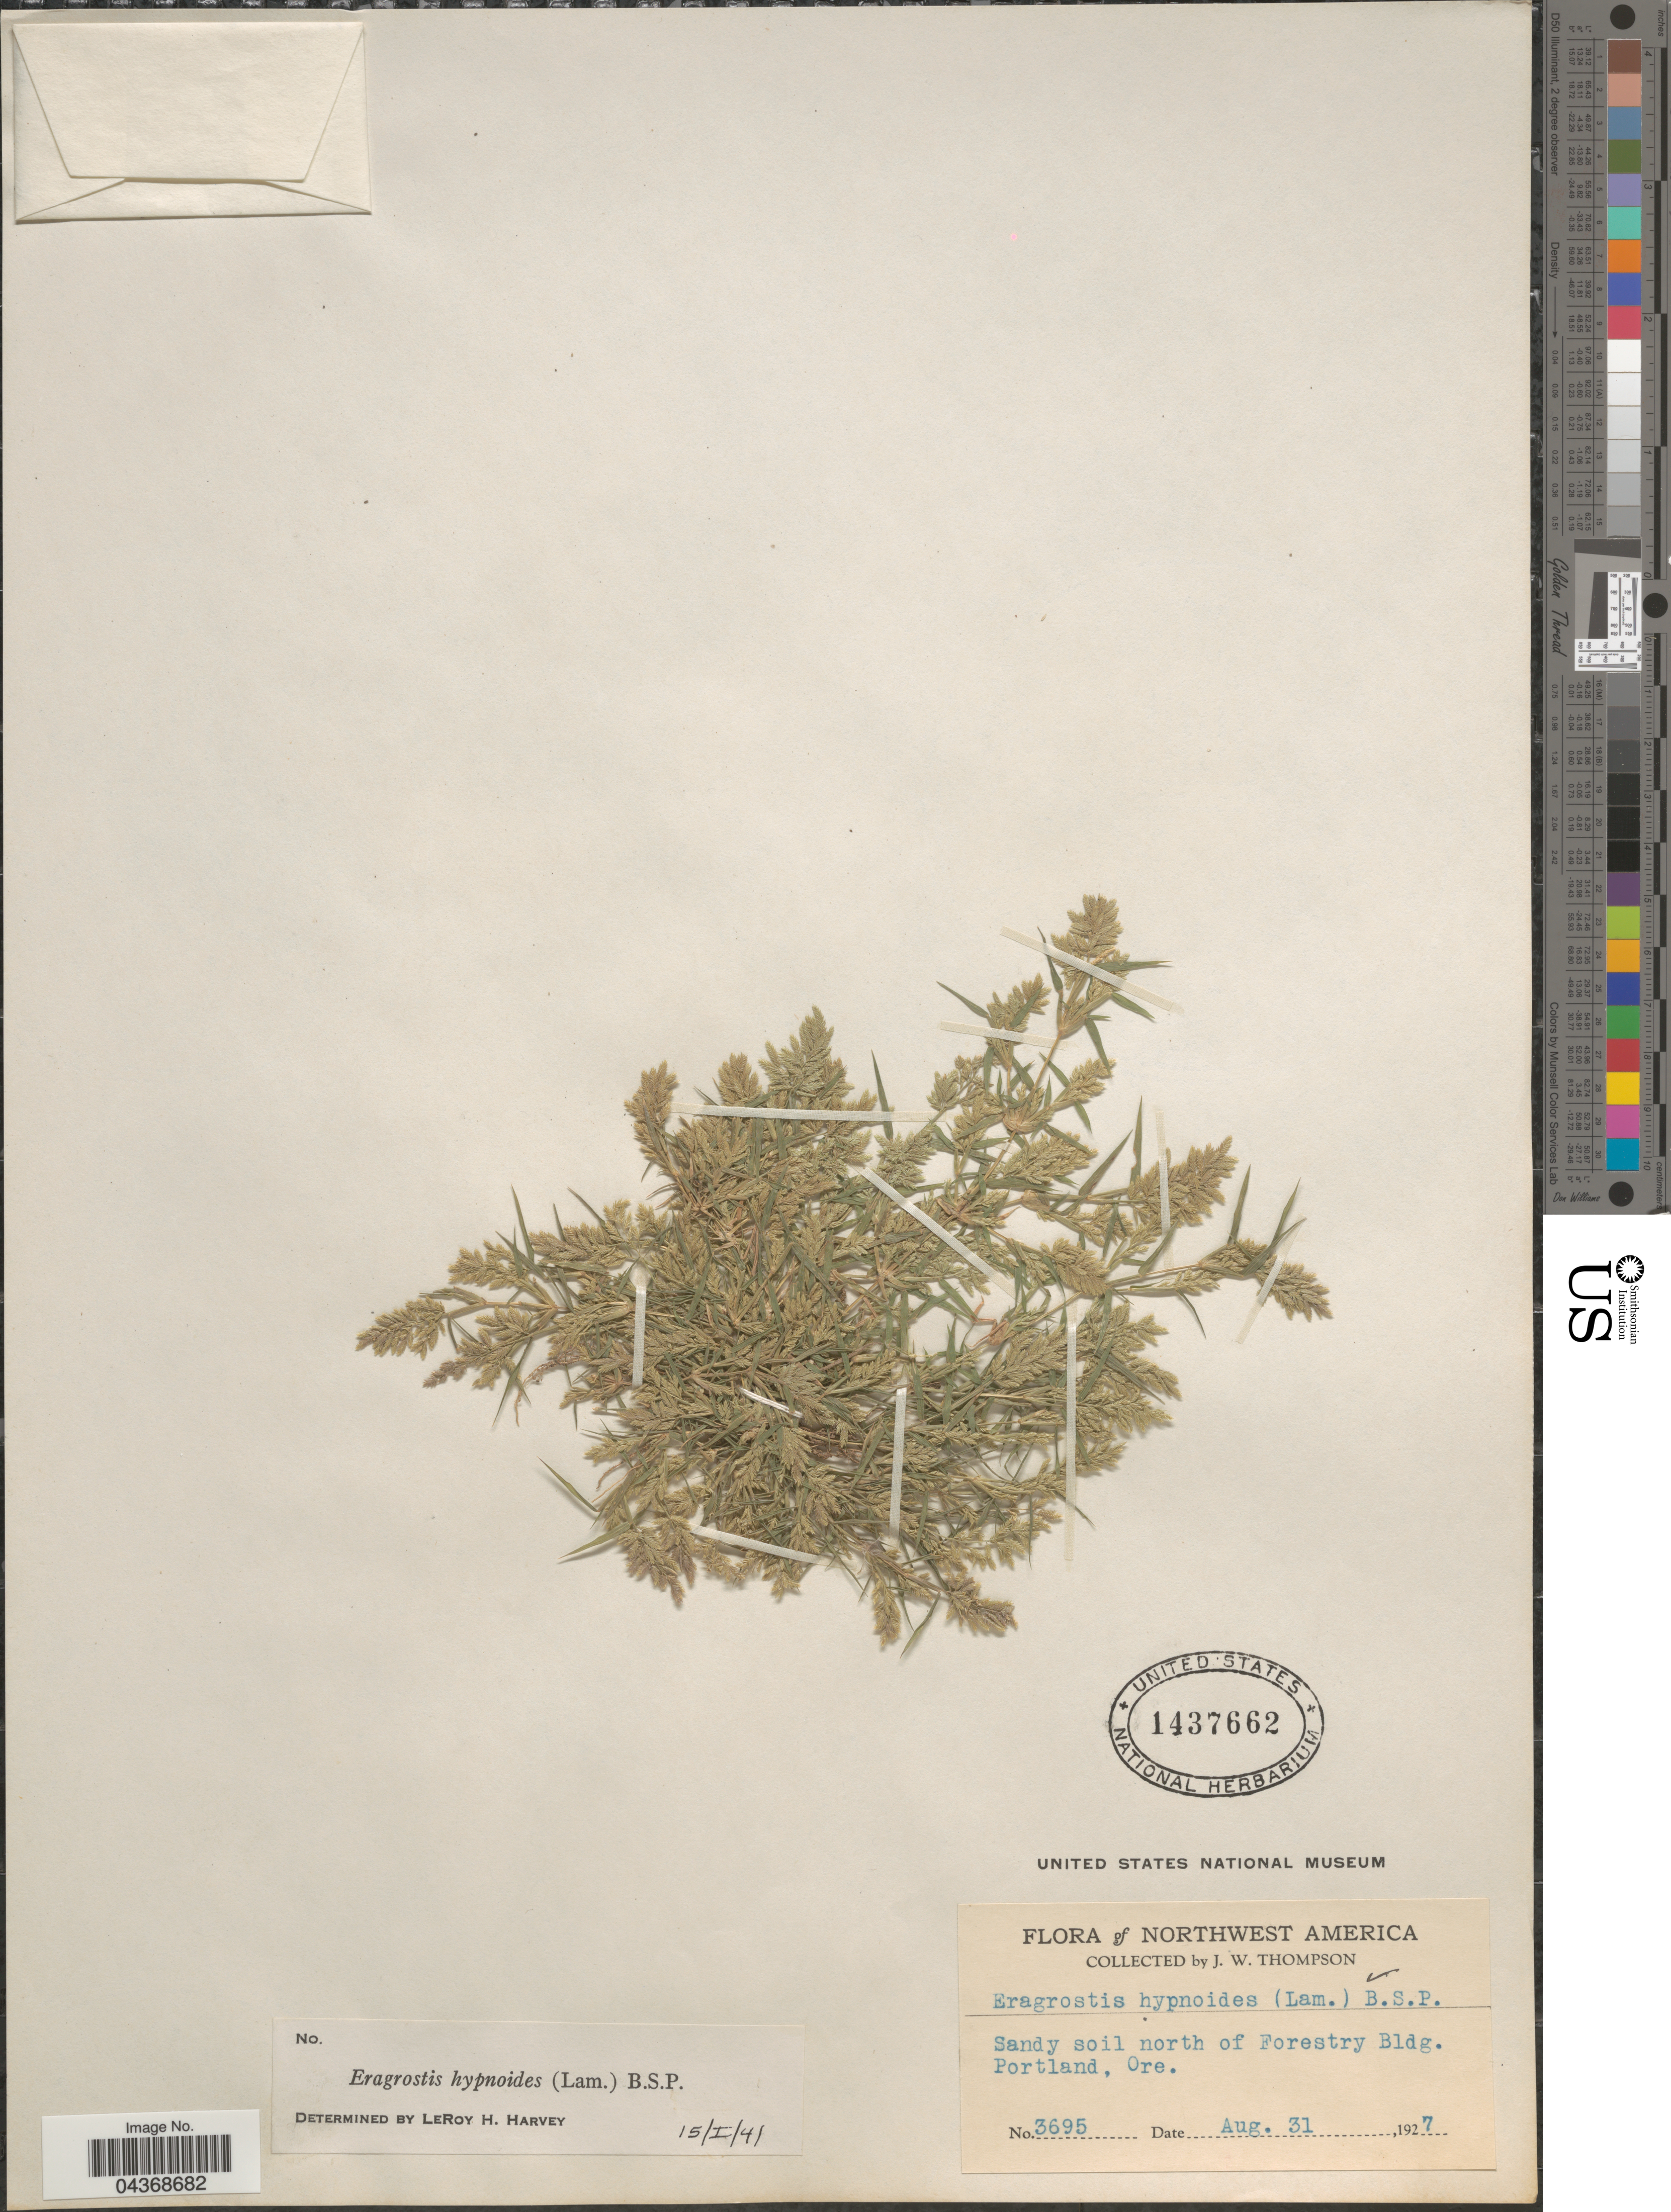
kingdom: Plantae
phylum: Tracheophyta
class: Liliopsida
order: Poales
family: Poaceae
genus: Eragrostis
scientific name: Eragrostis hypnoides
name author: (Lam.) Britton, Stearns & Poggenb.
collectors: J. Thompson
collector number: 3695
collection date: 1927-08-31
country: United States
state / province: Oregon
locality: Northwest America. Sandy soil north of Forestry Bldg. Portland.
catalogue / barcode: US 1437662